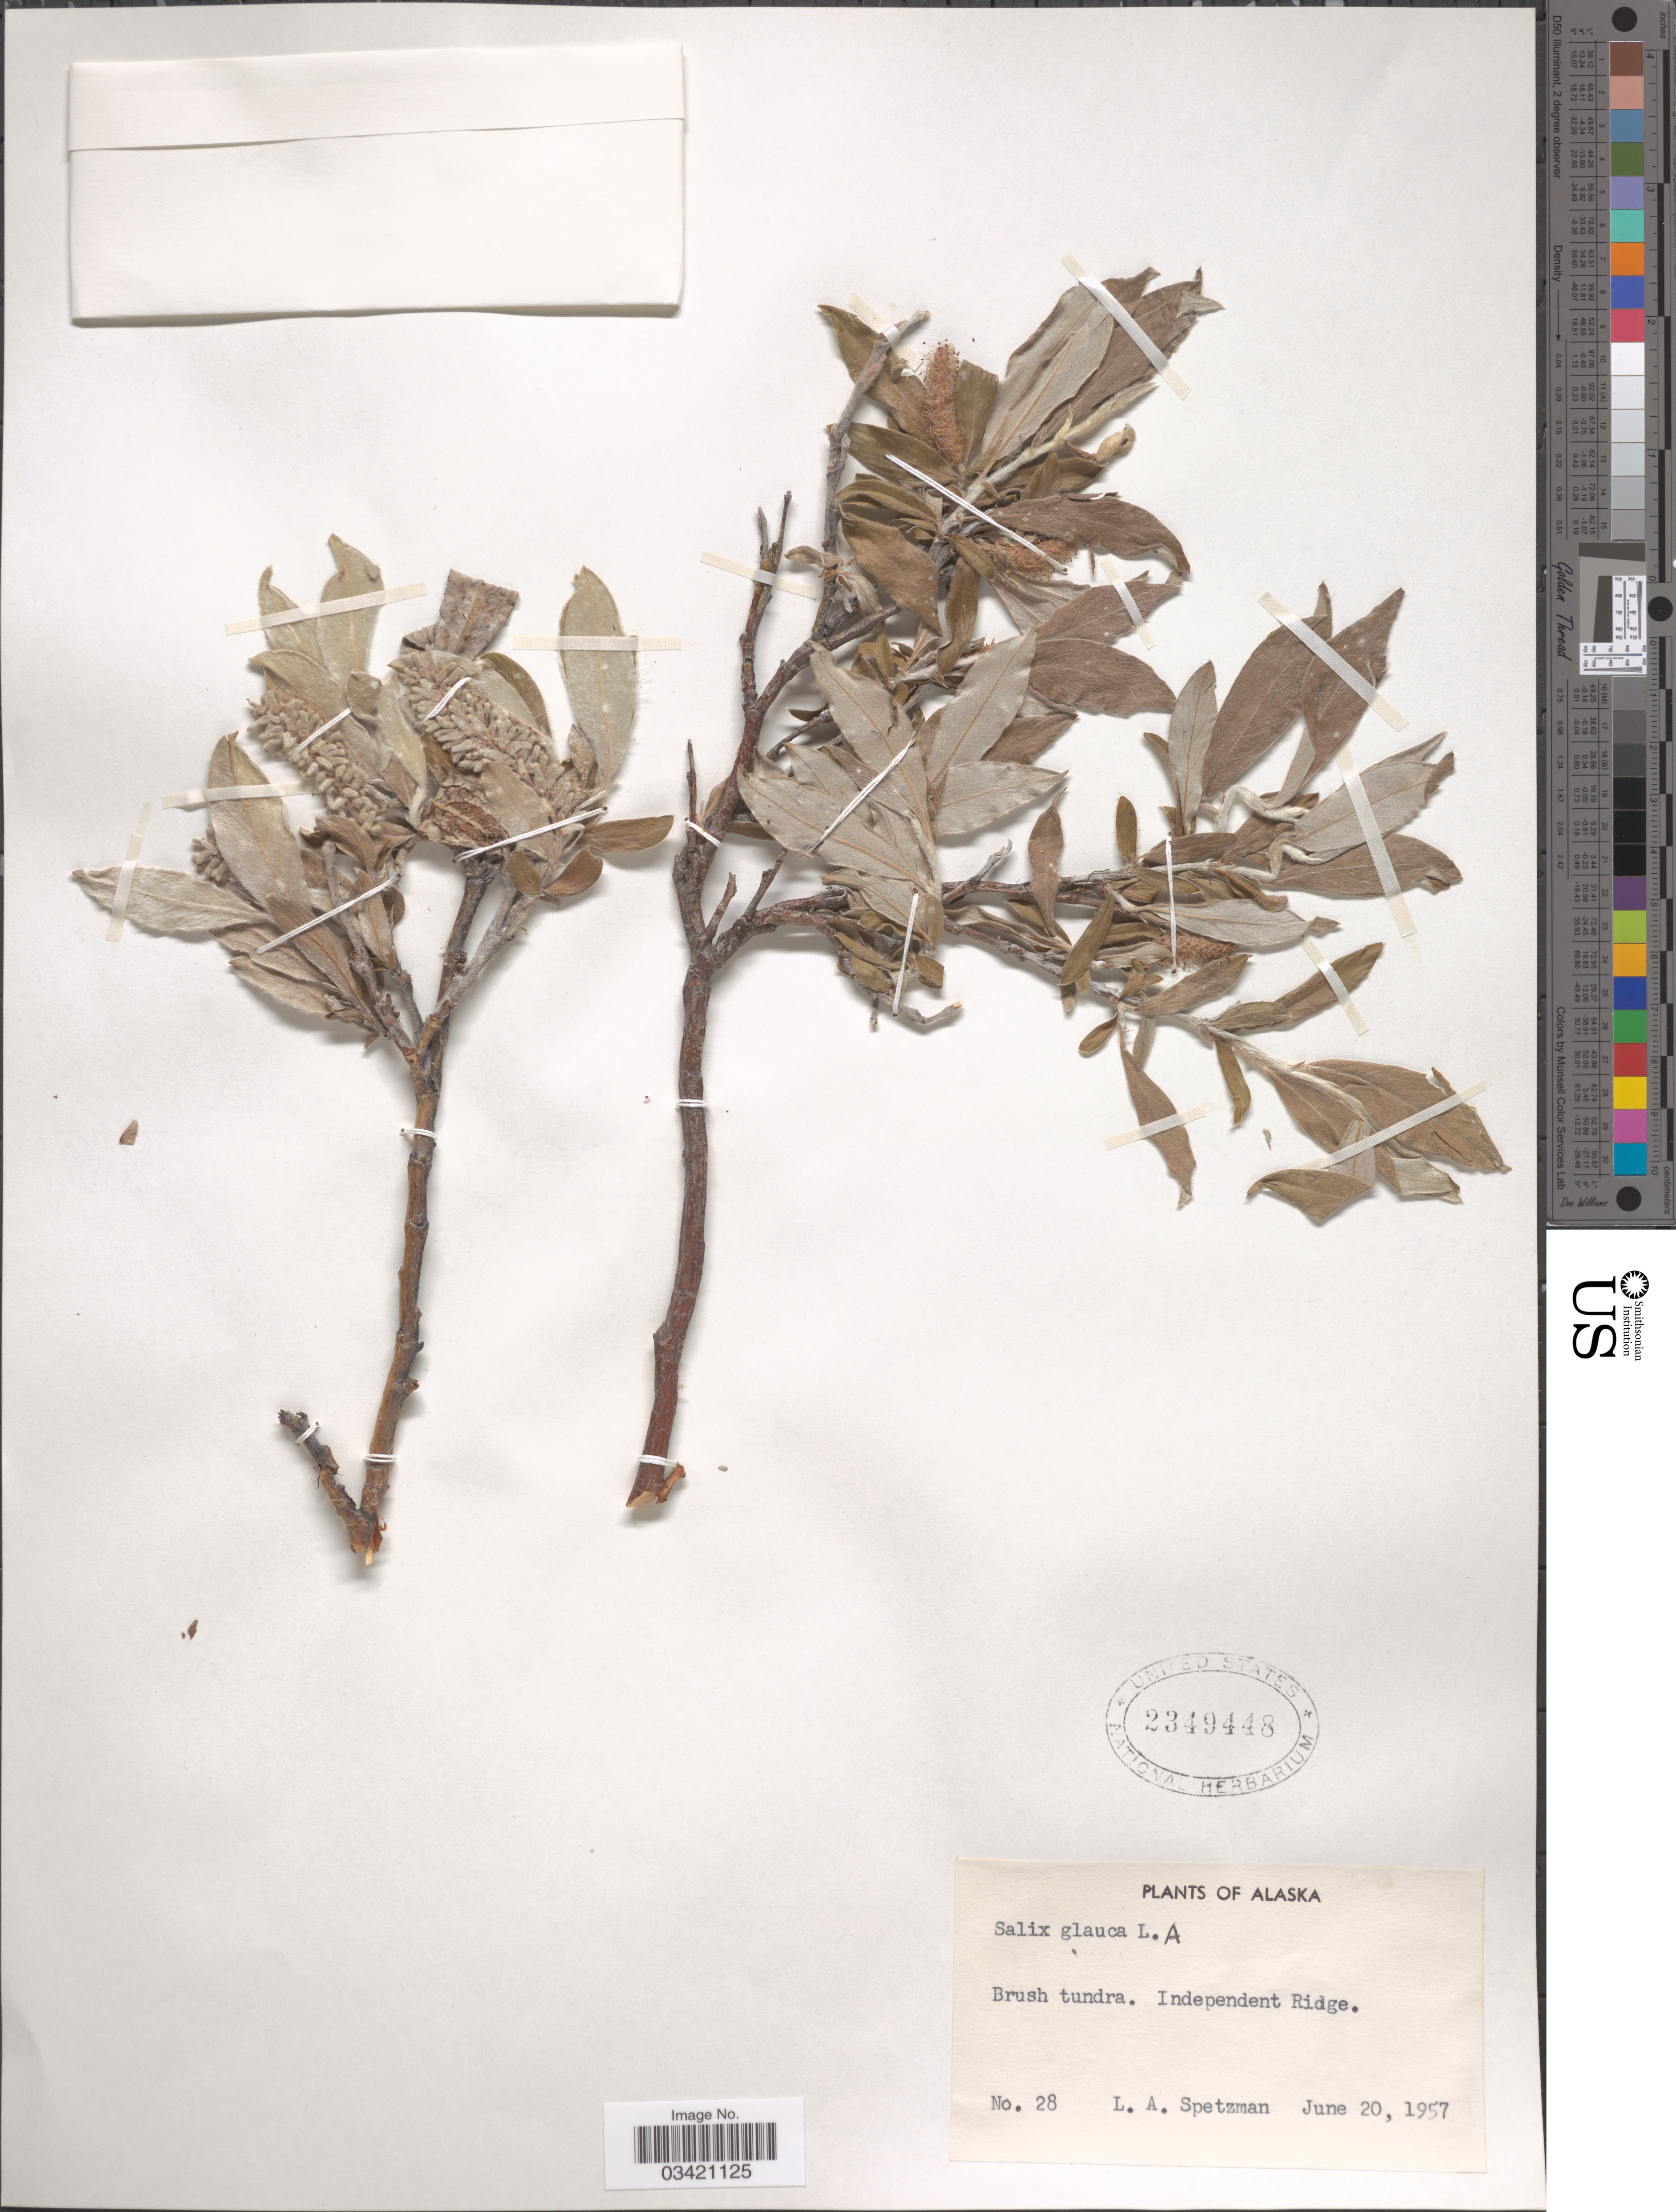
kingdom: Plantae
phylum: Tracheophyta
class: Magnoliopsida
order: Malpighiales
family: Salicaceae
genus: Salix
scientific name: Salix glauca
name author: L.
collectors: L. Spetzman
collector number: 28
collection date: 1957-06-20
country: United States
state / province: Alaska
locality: Independent Ridge.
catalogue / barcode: US 2349448